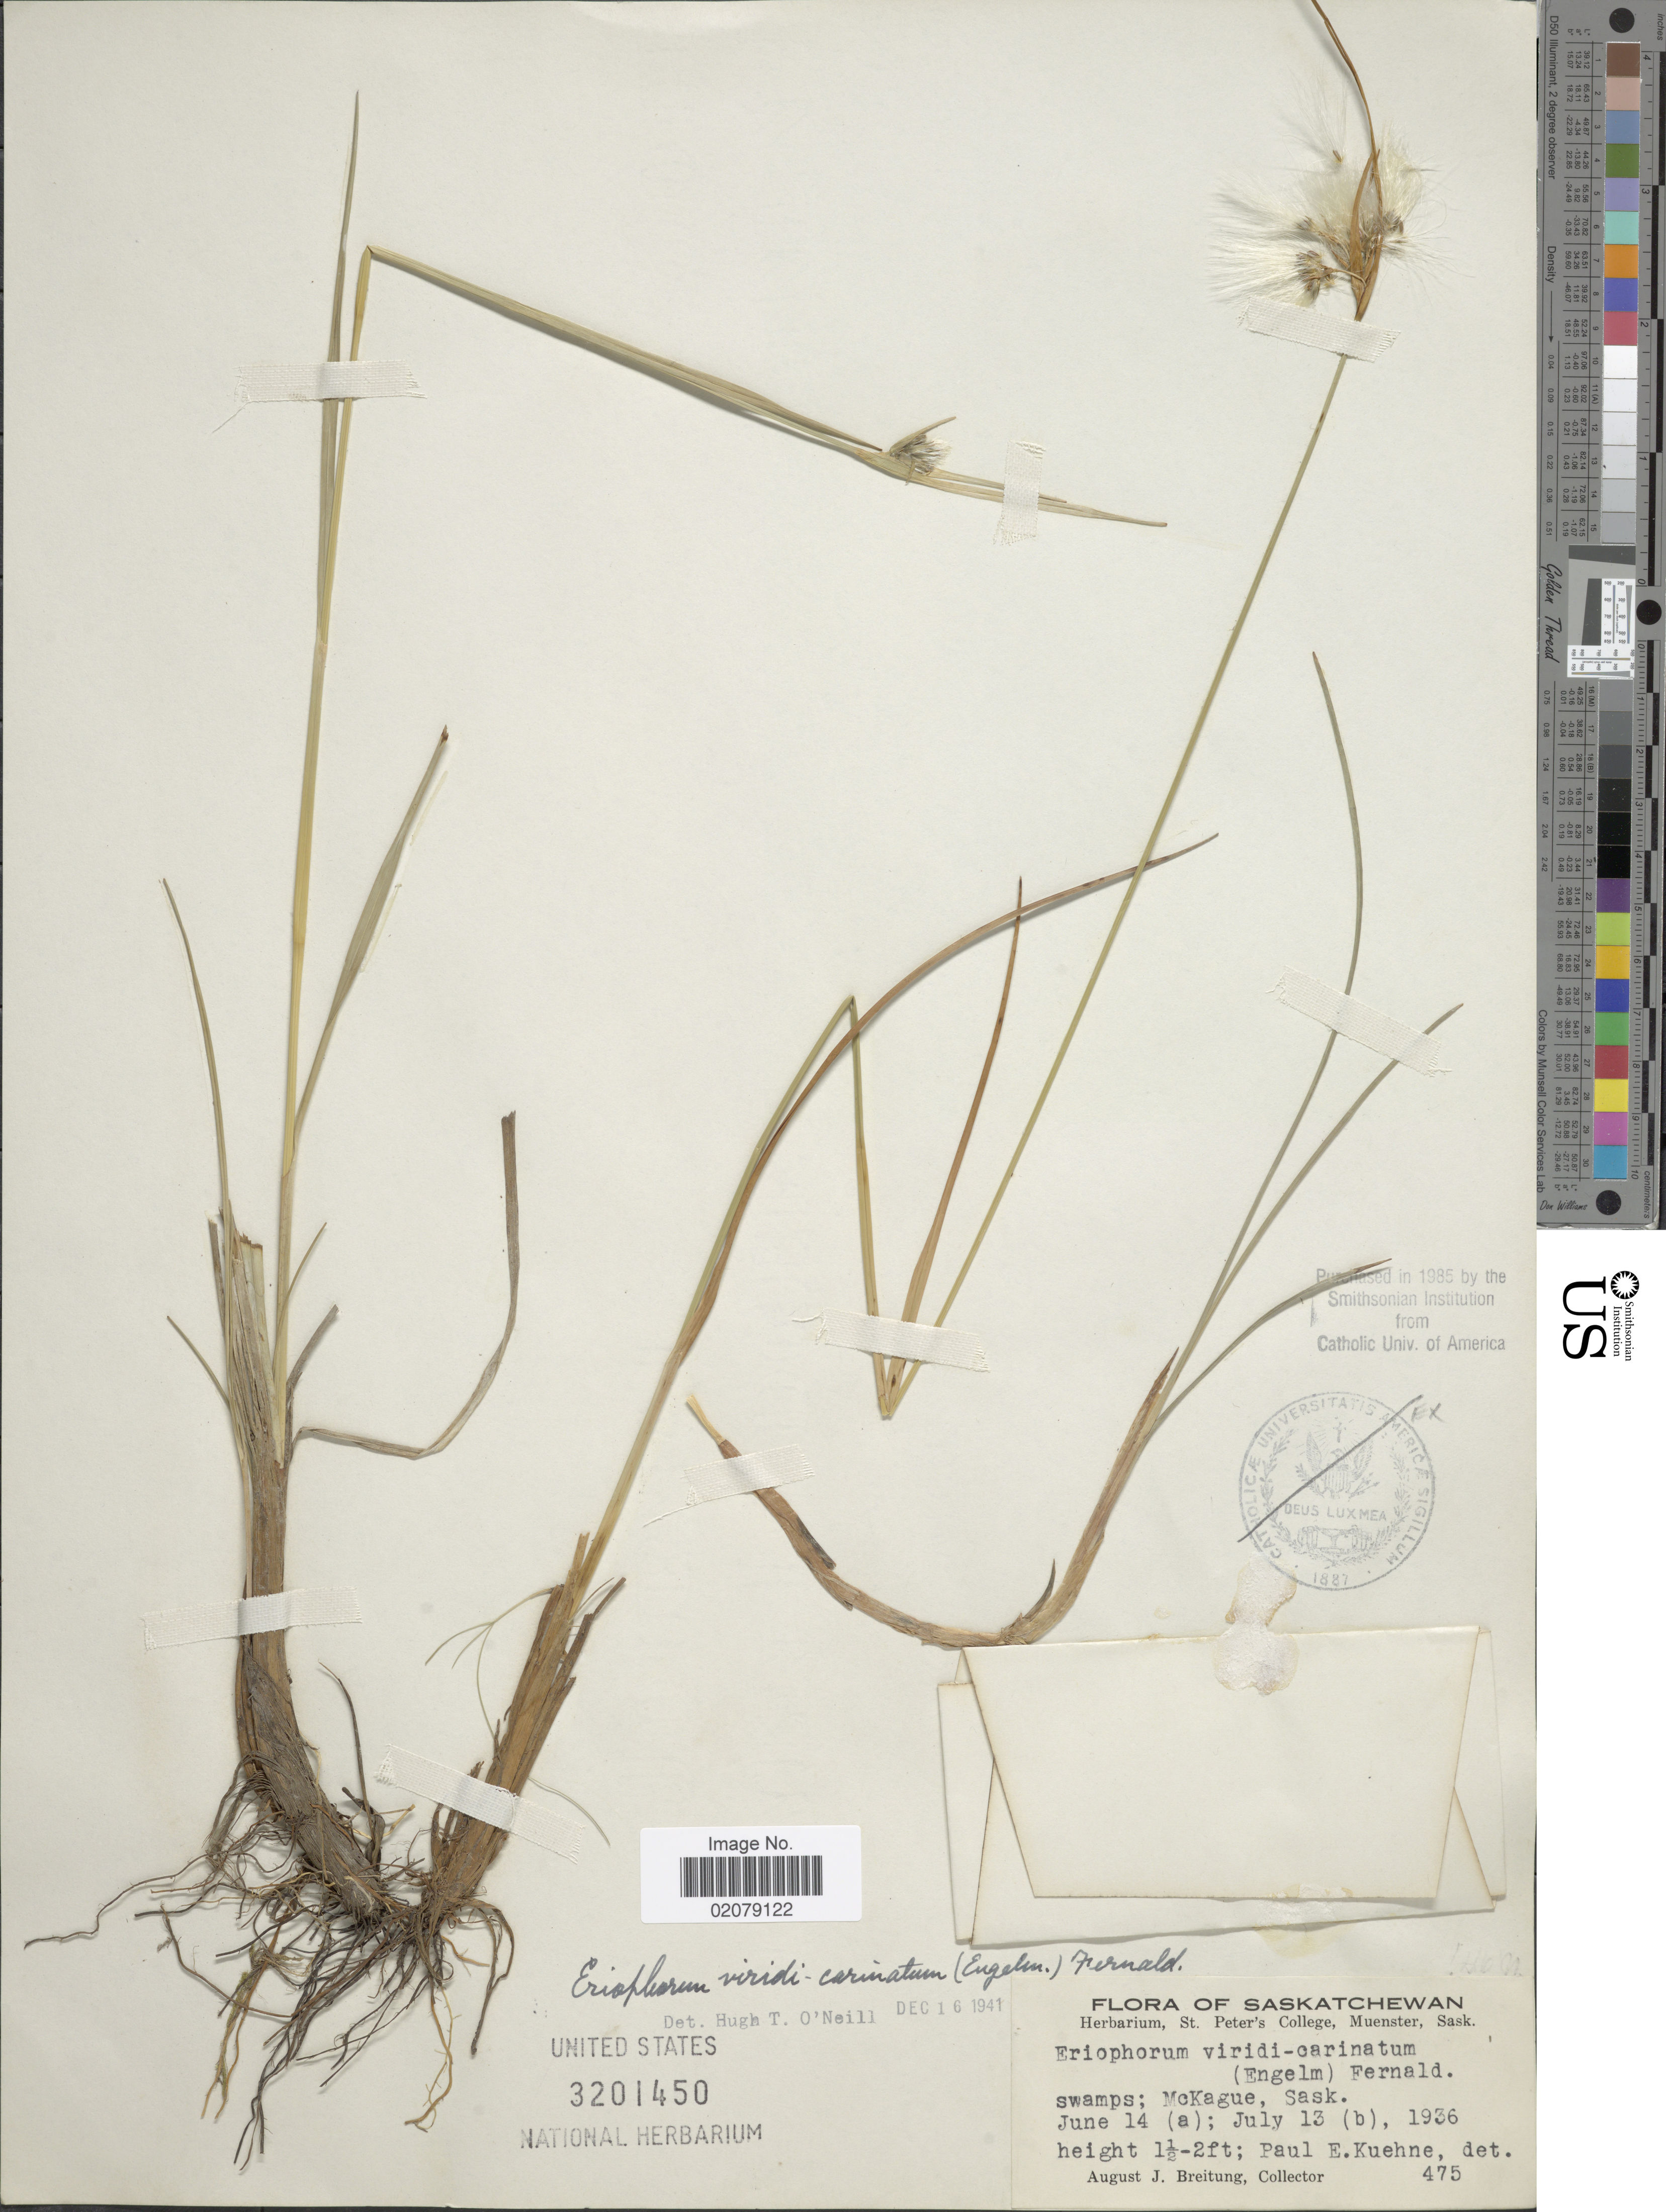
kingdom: Plantae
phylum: Tracheophyta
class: Liliopsida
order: Poales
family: Cyperaceae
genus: Eriophorum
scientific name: Eriophorum viridicarinatum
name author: (Englem.) Fernald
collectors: A. Breitung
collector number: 475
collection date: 1936-06-14/1936-07-13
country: Canada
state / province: Saskatchewan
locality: McKague, Sask.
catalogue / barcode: US 3201450